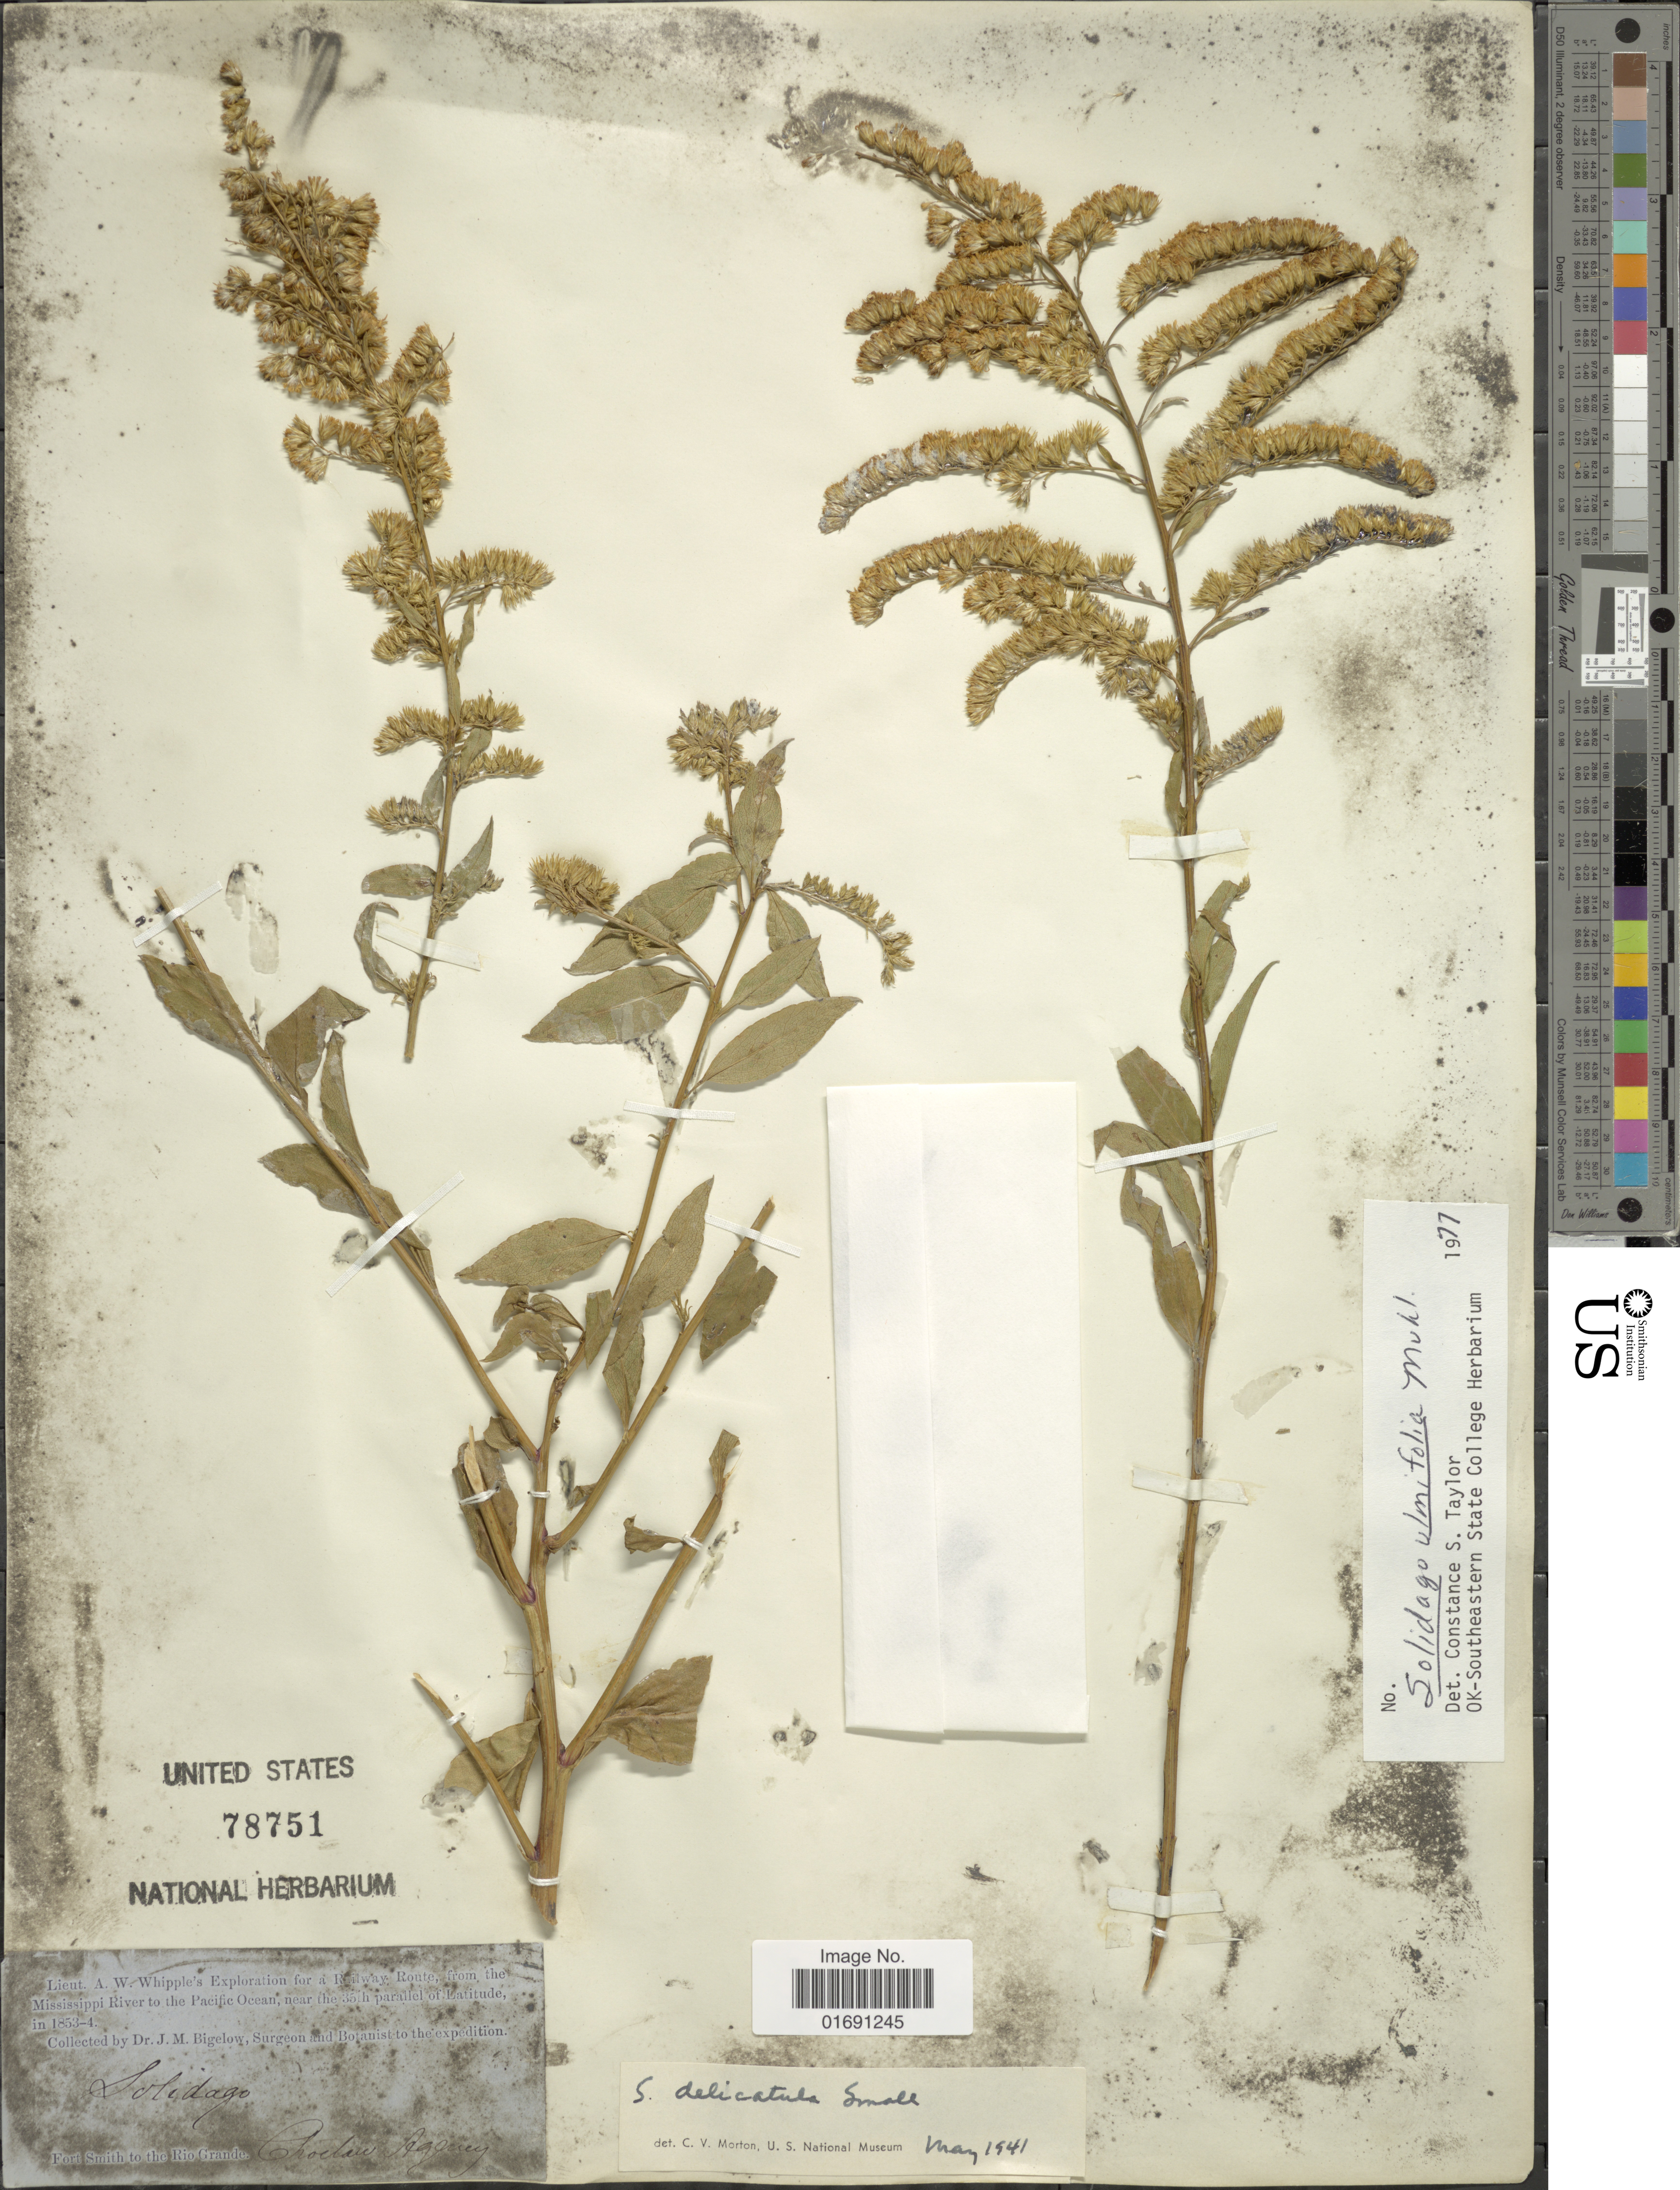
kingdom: Plantae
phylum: Tracheophyta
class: Magnoliopsida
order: Asterales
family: Asteraceae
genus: Solidago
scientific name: Solidago ulmifolia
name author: Muhl. ex Willd.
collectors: J. M. Bigelow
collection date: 1854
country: United States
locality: Fort Smith to the Rio Grande, for a Railway Route, from the Mississippi River to the Pacific Ocean, near the 35th parallel of Latitude; Fort Smith to the Rio Grande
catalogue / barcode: US 78751